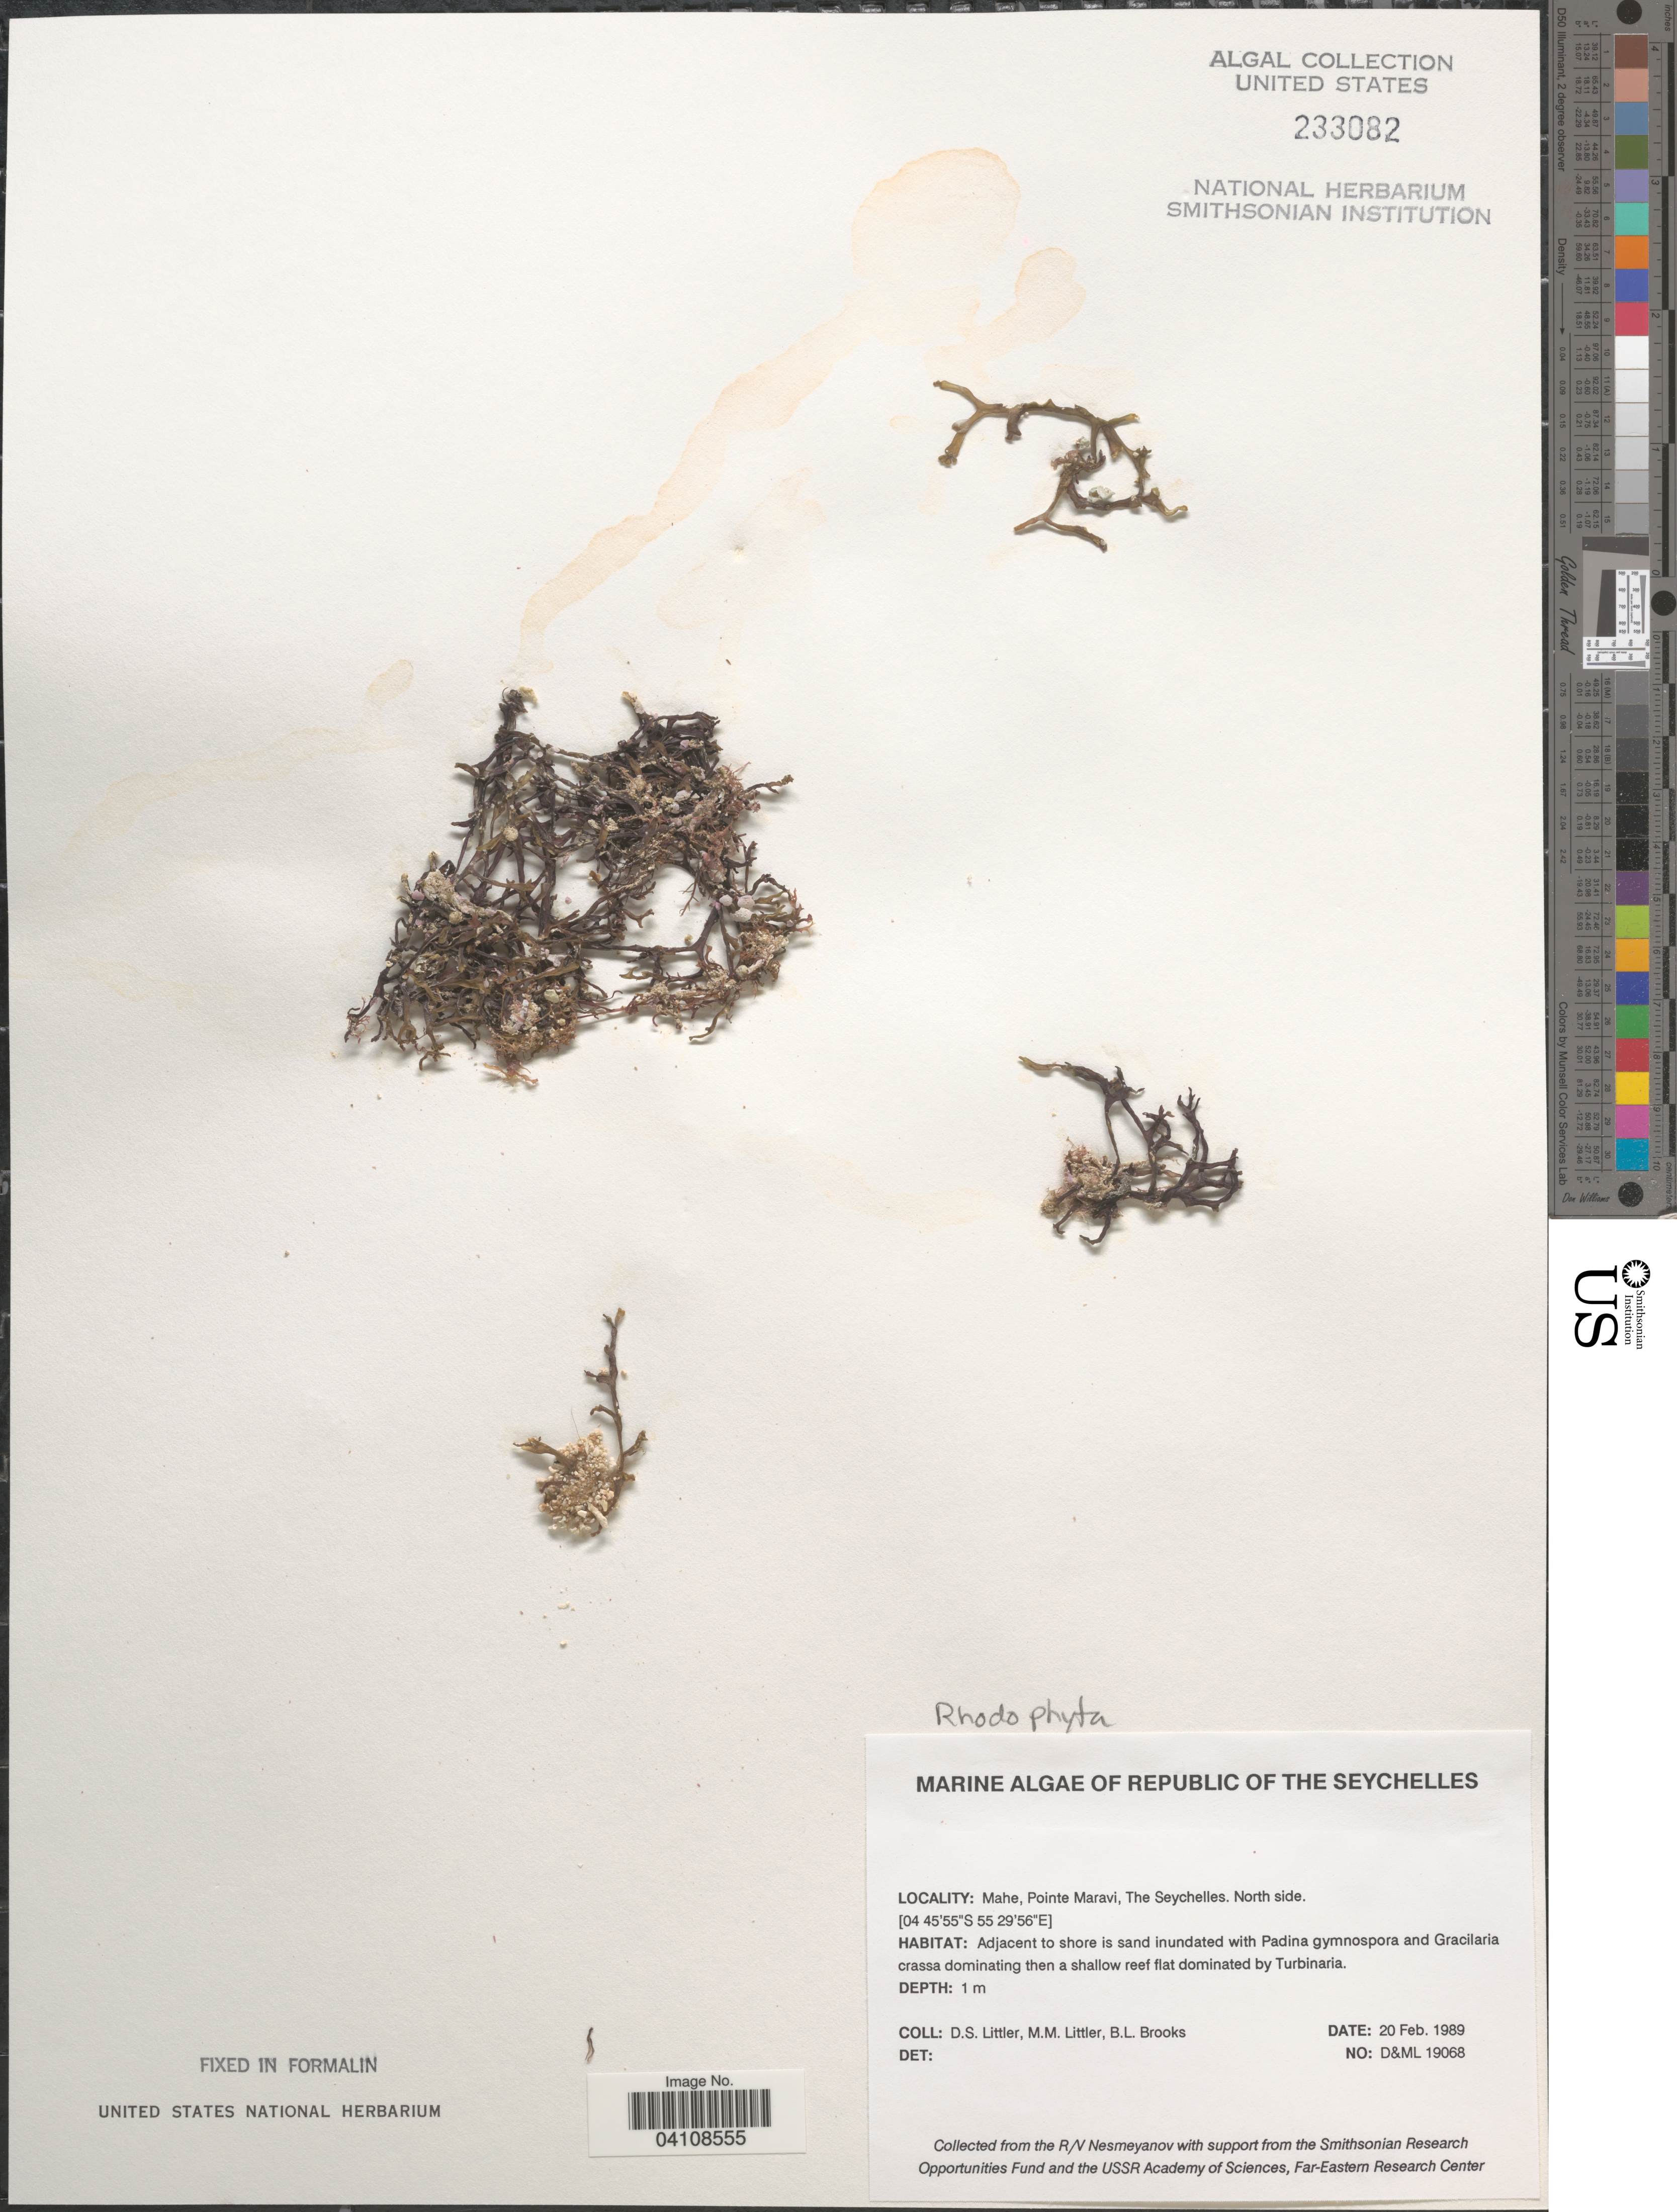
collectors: D. S. Littler & B. Brooks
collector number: D&ML19068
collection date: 1989-02-20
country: Seychelles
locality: Republic of The Seychelles. Mahe, Pointe Maravi. North side.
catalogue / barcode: US 233082